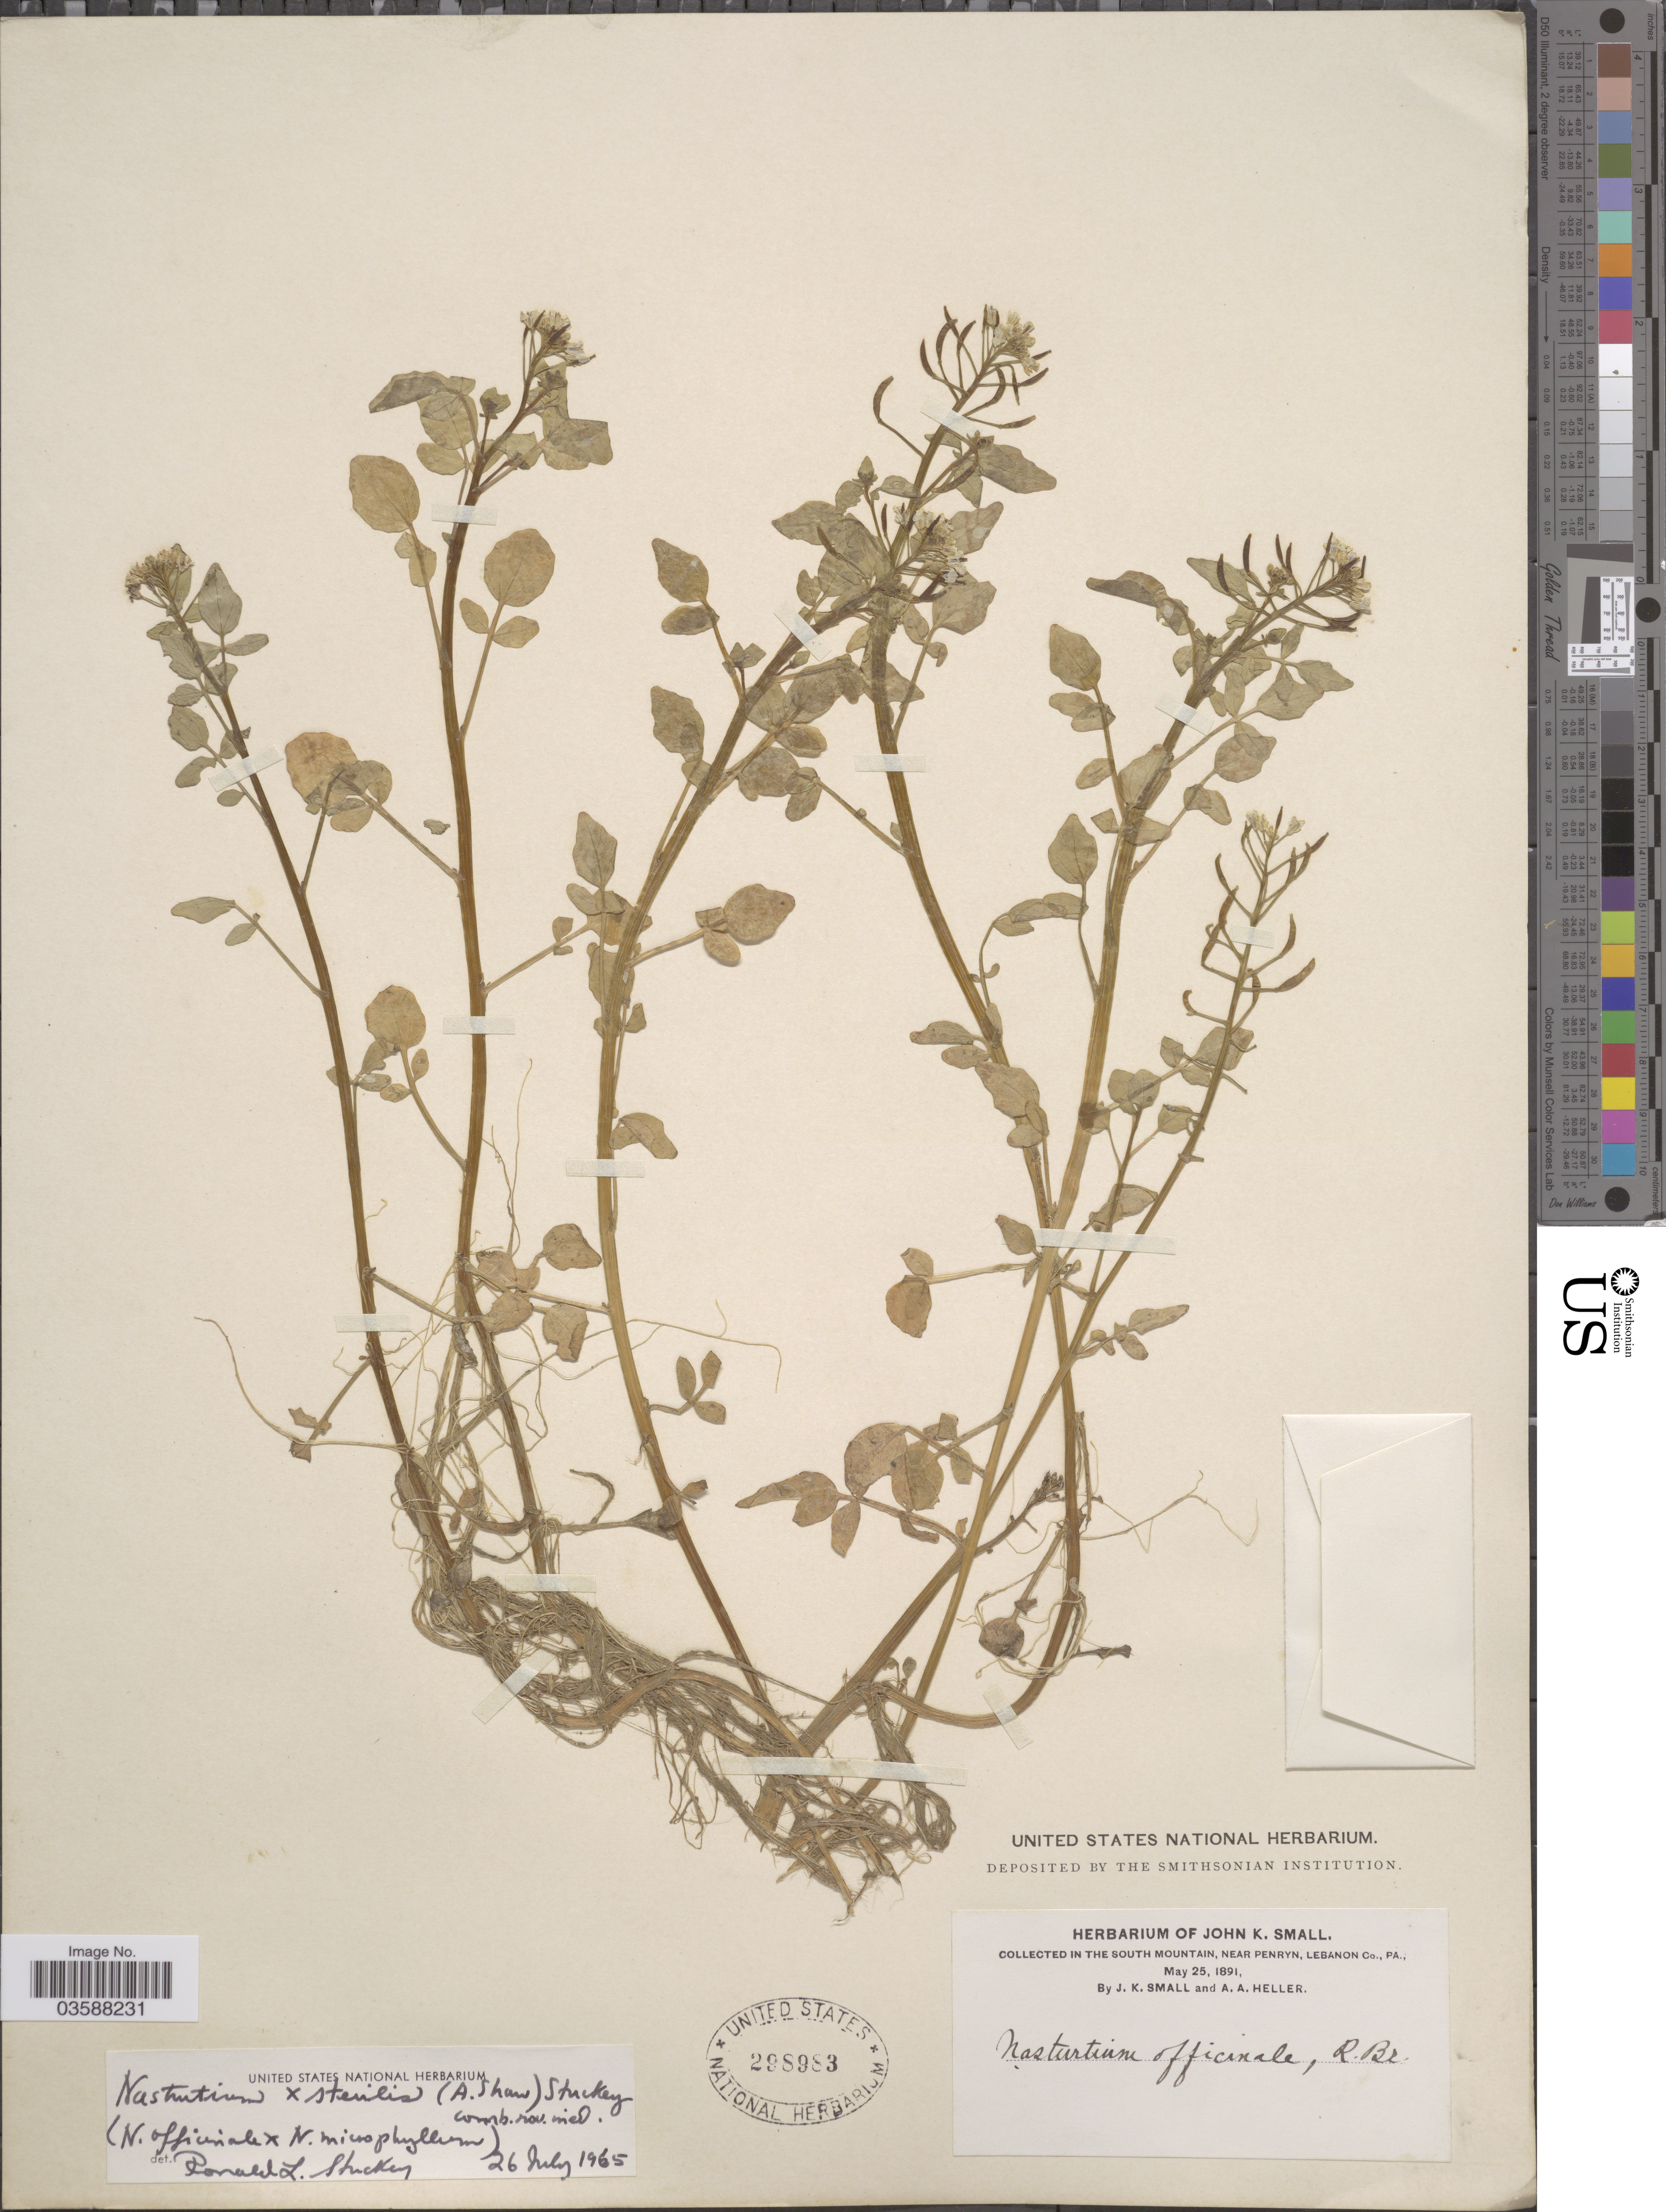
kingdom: Plantae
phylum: Tracheophyta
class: Magnoliopsida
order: Brassicales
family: Brassicaceae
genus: Nasturtium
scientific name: Nasturtium x sterile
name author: (Airy Shaw) Oefelein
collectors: J. K. Small & A. A. Heller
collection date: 1891-05-25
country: United States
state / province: Pennsylvania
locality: In the South Mountain, near Penryn, Lebanon Co.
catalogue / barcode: US 298983